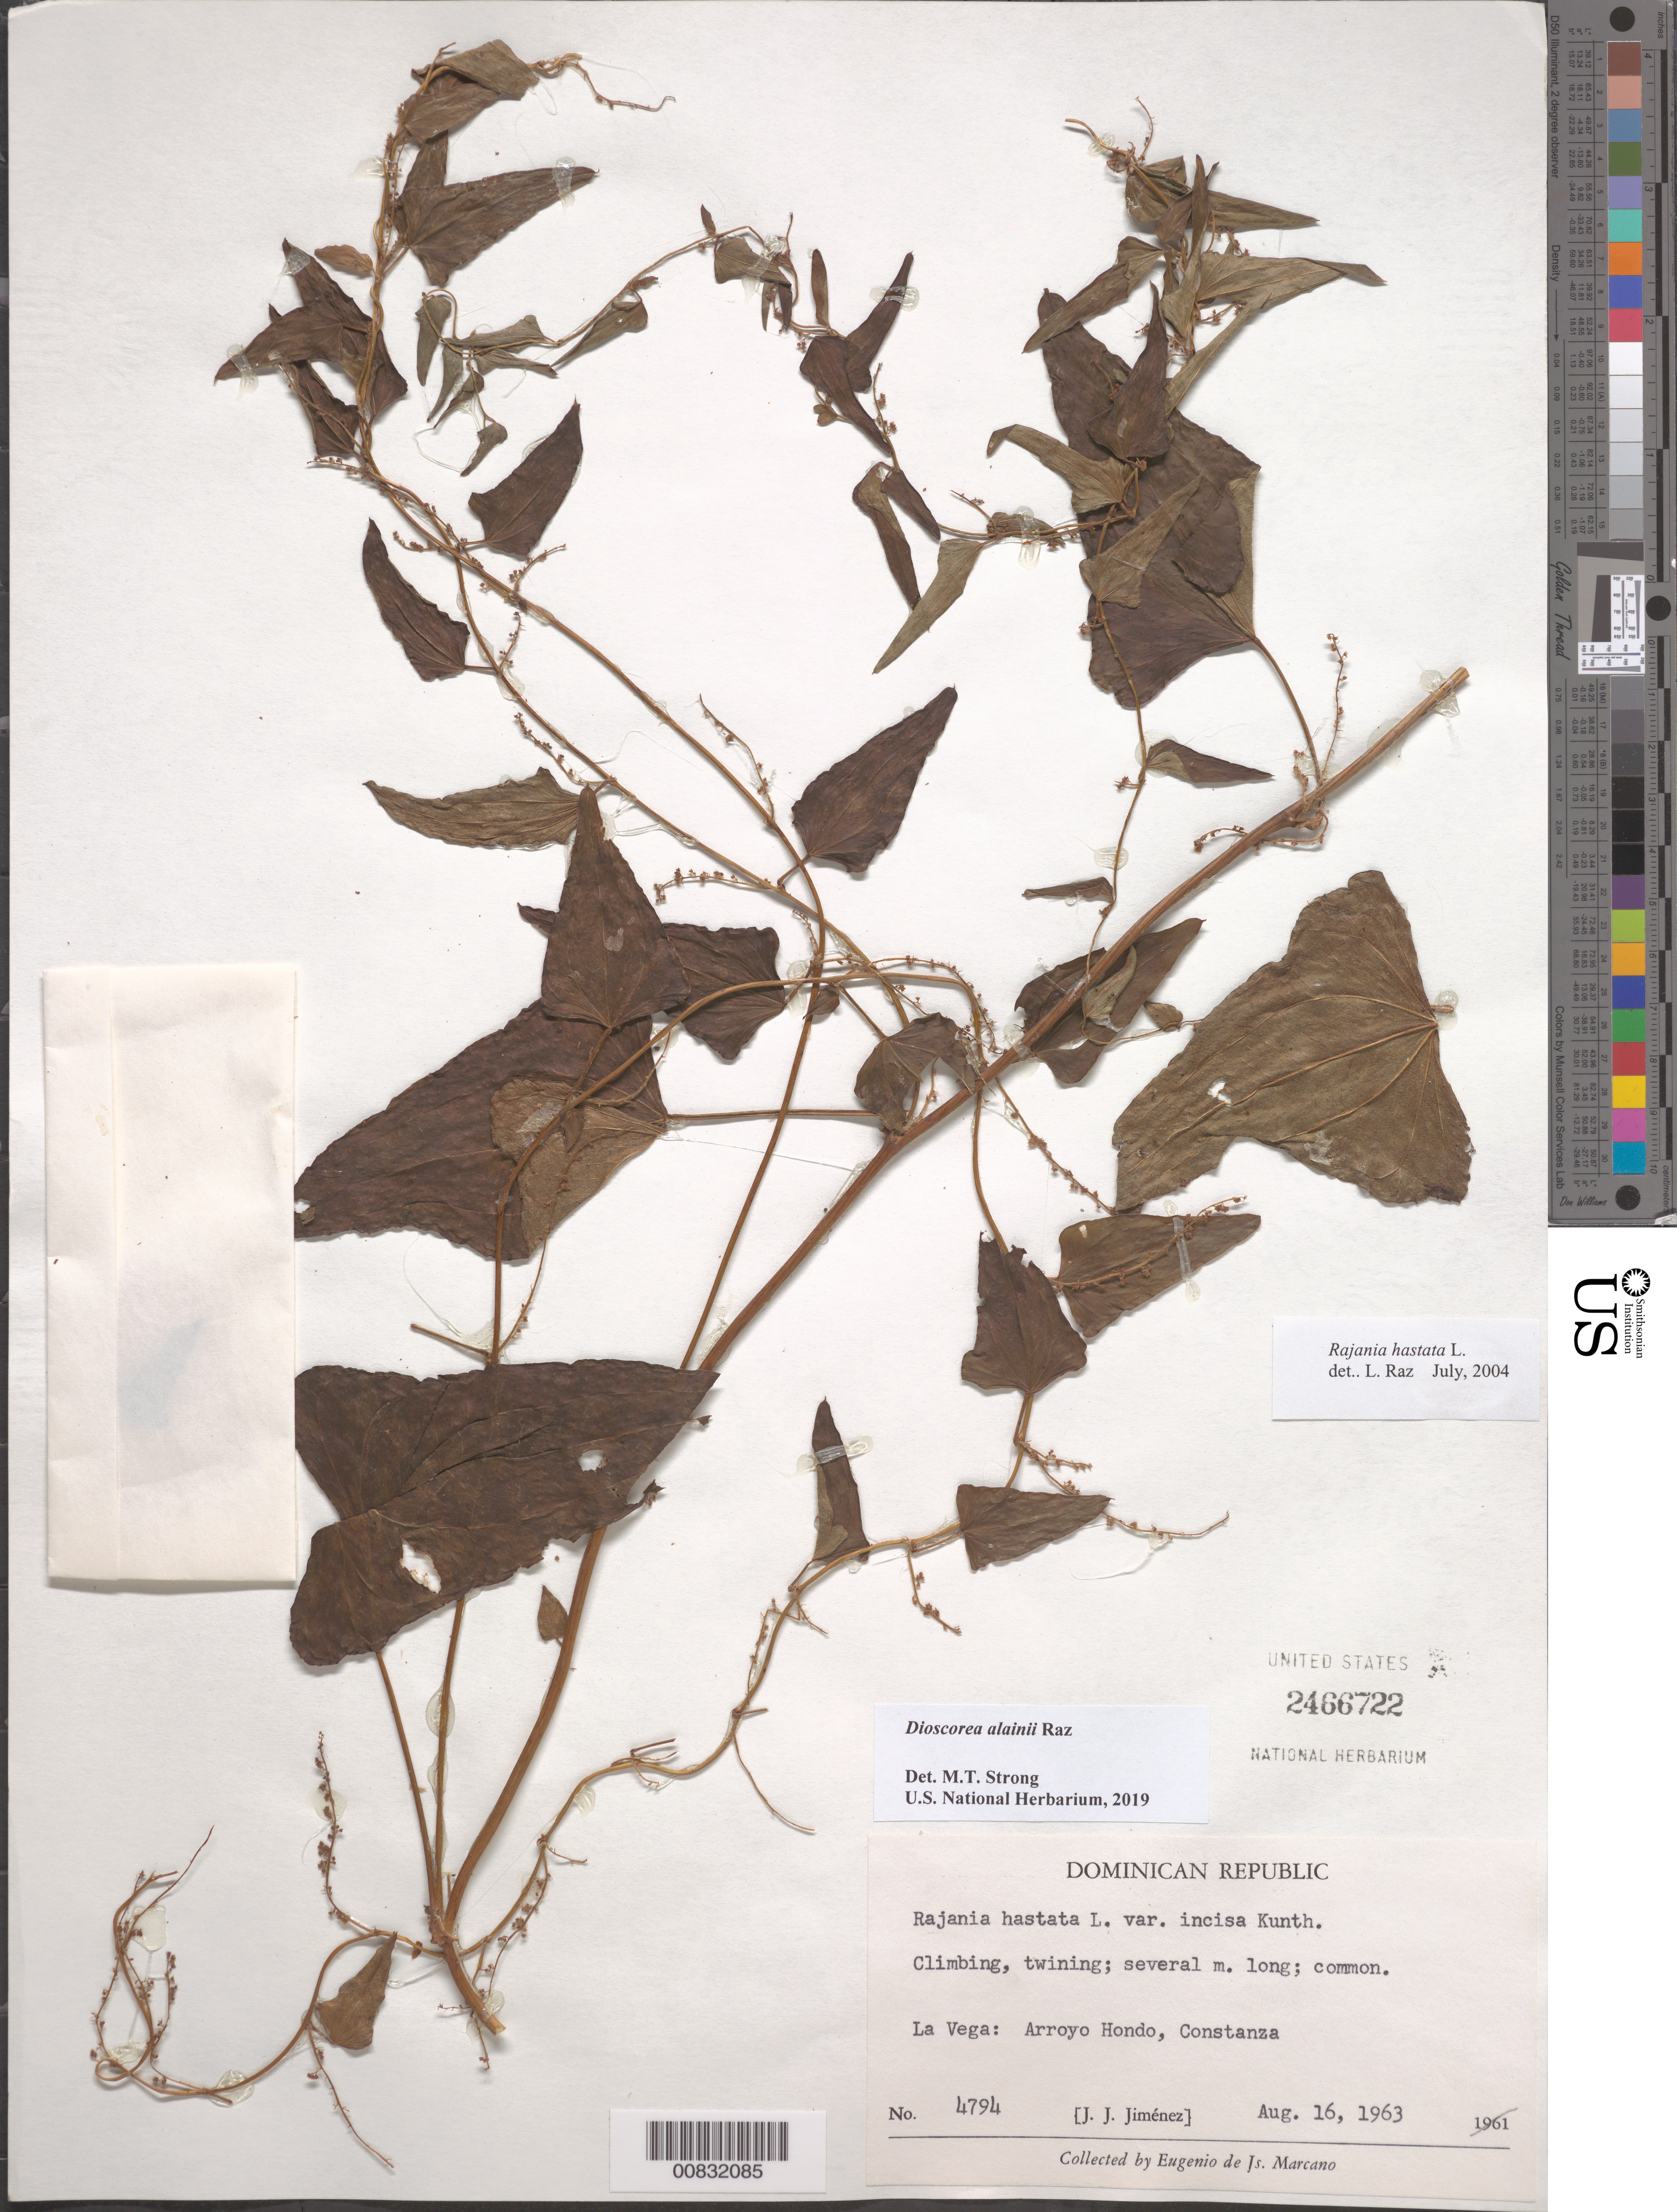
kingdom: Plantae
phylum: Tracheophyta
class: Liliopsida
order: Dioscoreales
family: Dioscoreaceae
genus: Dioscorea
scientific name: Dioscorea alainii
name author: Raz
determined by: Strong, M. T., (US), Smithsonian Institution - National Museum of Natural History (UNITED STATES)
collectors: E. J. Marcano F. & J. J. Jiménez Almonte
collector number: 4794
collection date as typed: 16 Aug 1963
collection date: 1963-08-16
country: Dominican Republic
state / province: La Vega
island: Hispaniola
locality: Arroyo Hondo, Constanza.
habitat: Common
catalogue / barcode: US 2466722